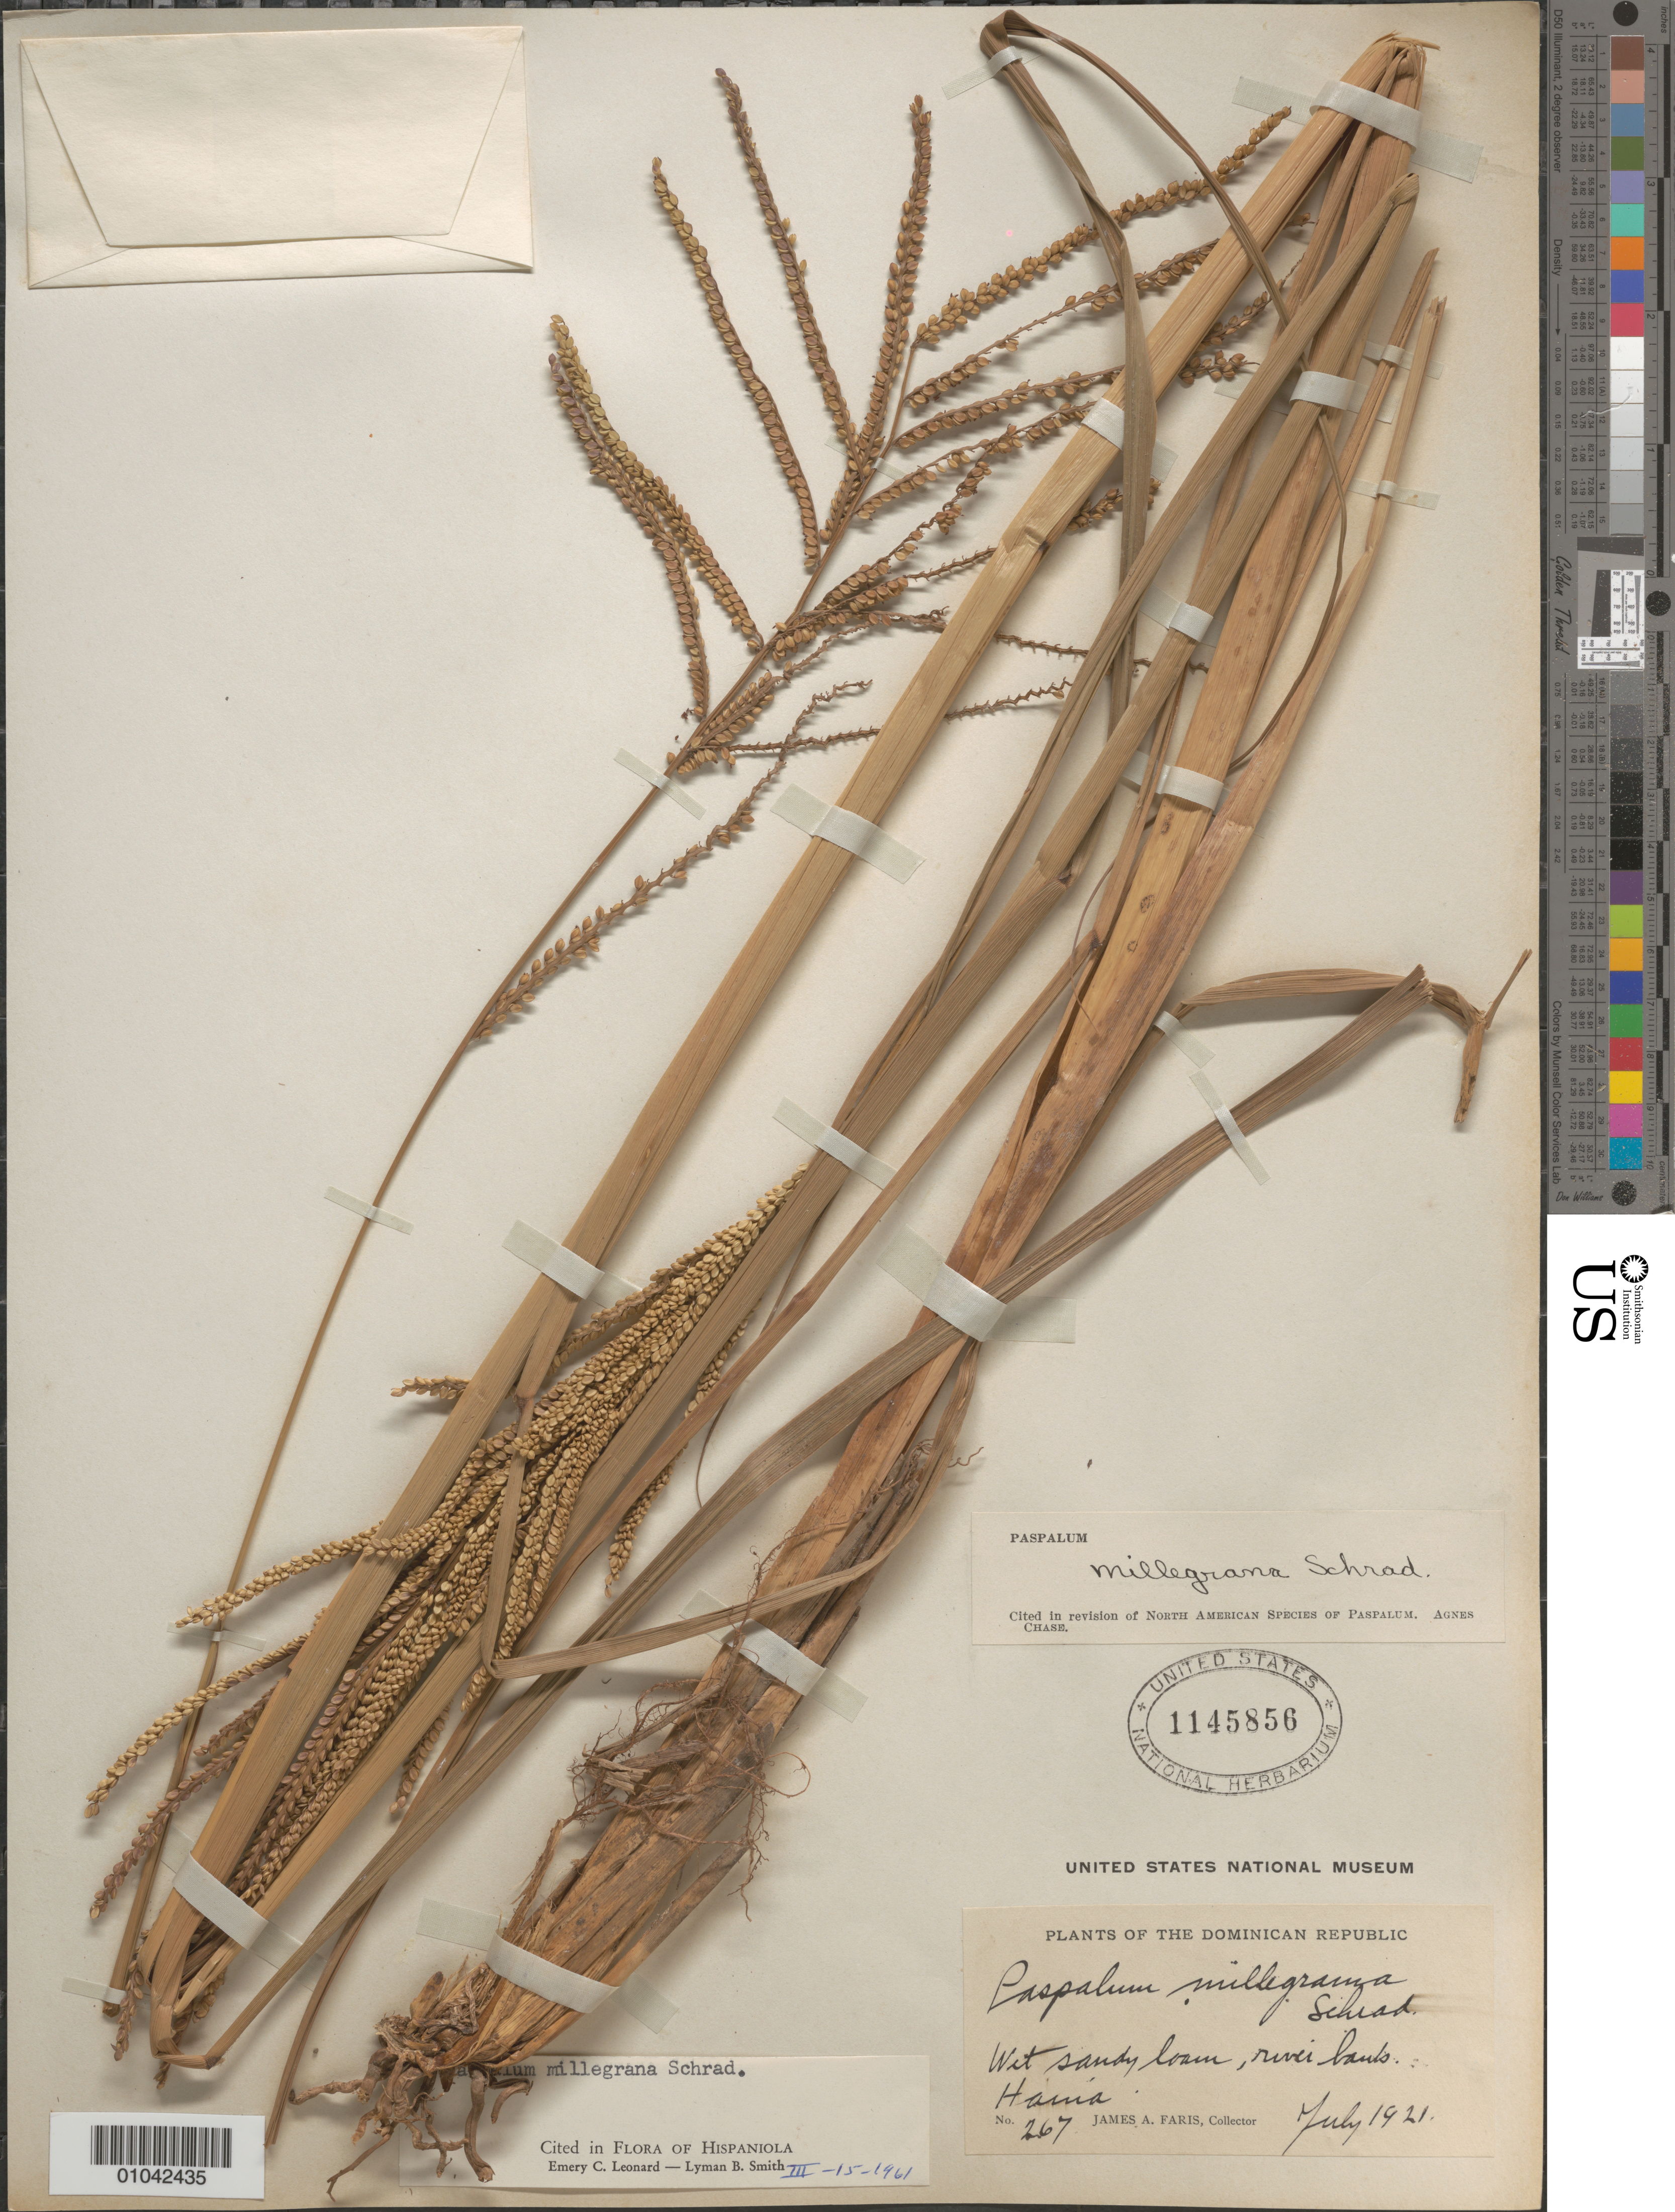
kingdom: Plantae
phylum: Tracheophyta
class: Liliopsida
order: Poales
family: Poaceae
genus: Paspalum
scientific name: Paspalum millegrana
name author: Schrad.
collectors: J. Faris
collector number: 267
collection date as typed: Jul 1921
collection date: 1921-07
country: Dominican Republic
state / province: San Cristóbal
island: Hispaniola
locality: Haina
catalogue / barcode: US 1042435